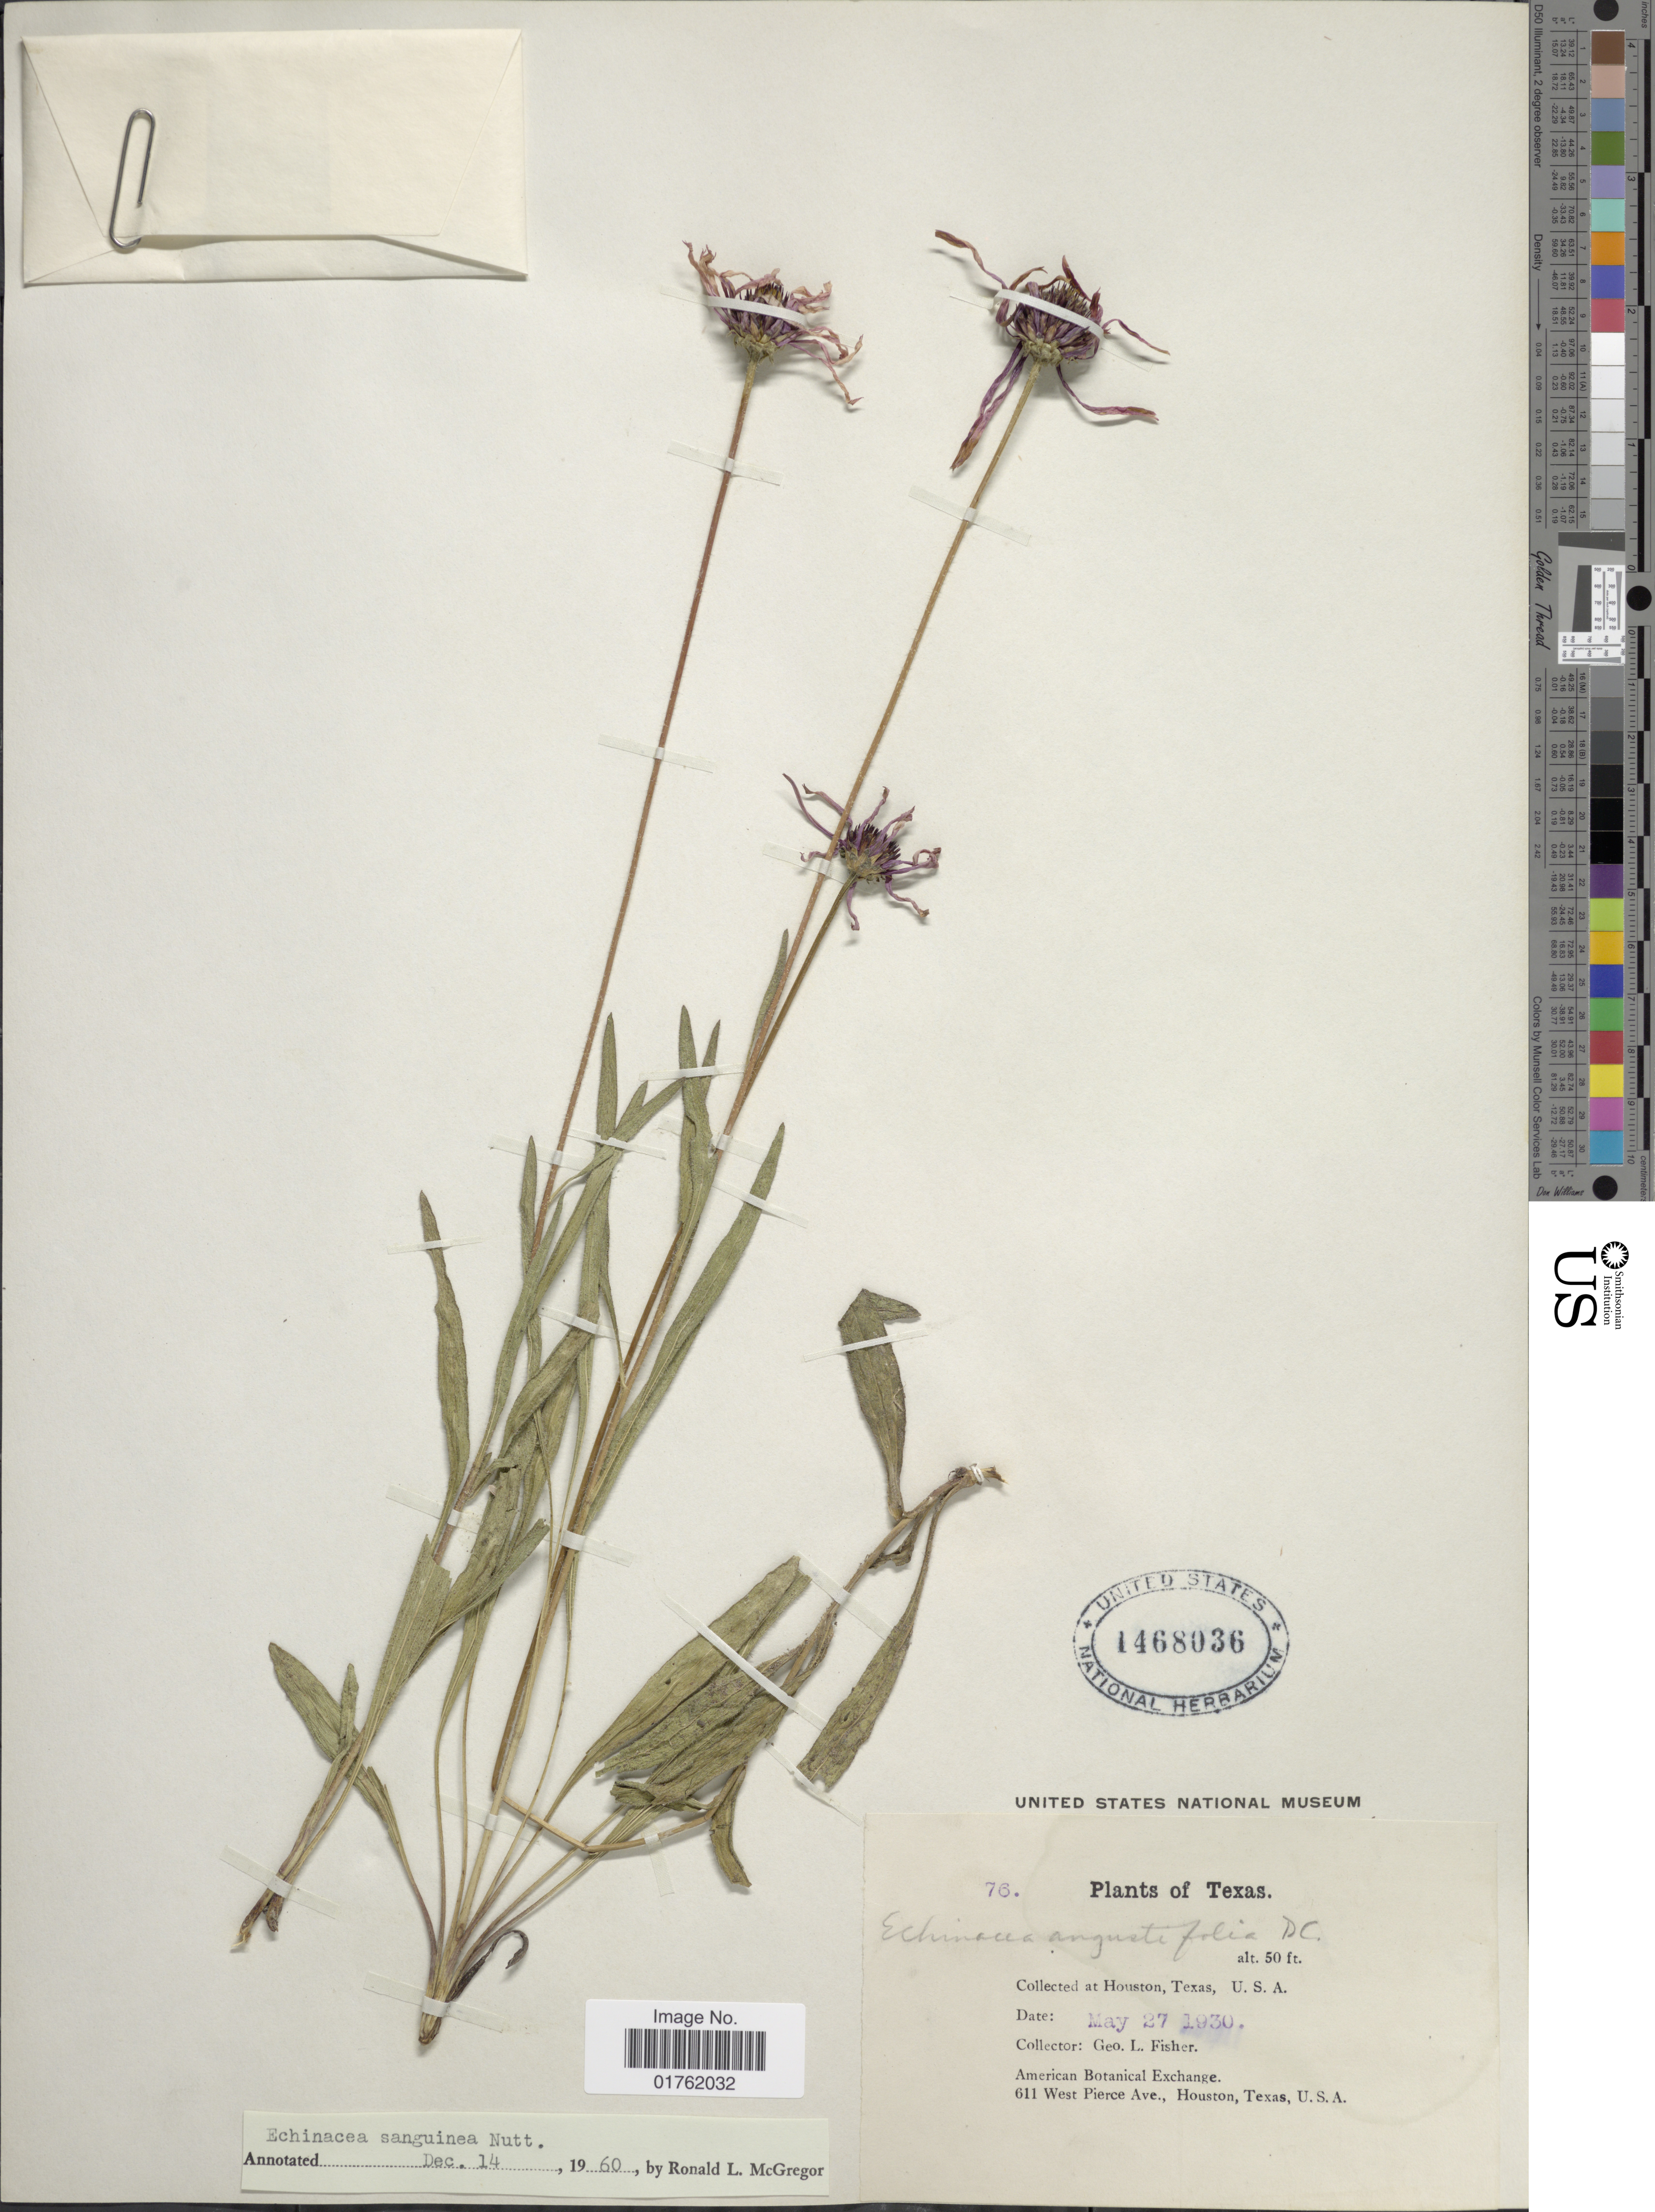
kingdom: Plantae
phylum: Tracheophyta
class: Magnoliopsida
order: Asterales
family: Asteraceae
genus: Echinacea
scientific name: Echinacea sanguinea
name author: Nutt.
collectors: G. L. Fisher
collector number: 76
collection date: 1930-05-27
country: United States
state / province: Texas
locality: Houston, Texas, U.S.A.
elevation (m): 15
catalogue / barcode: US 1468036